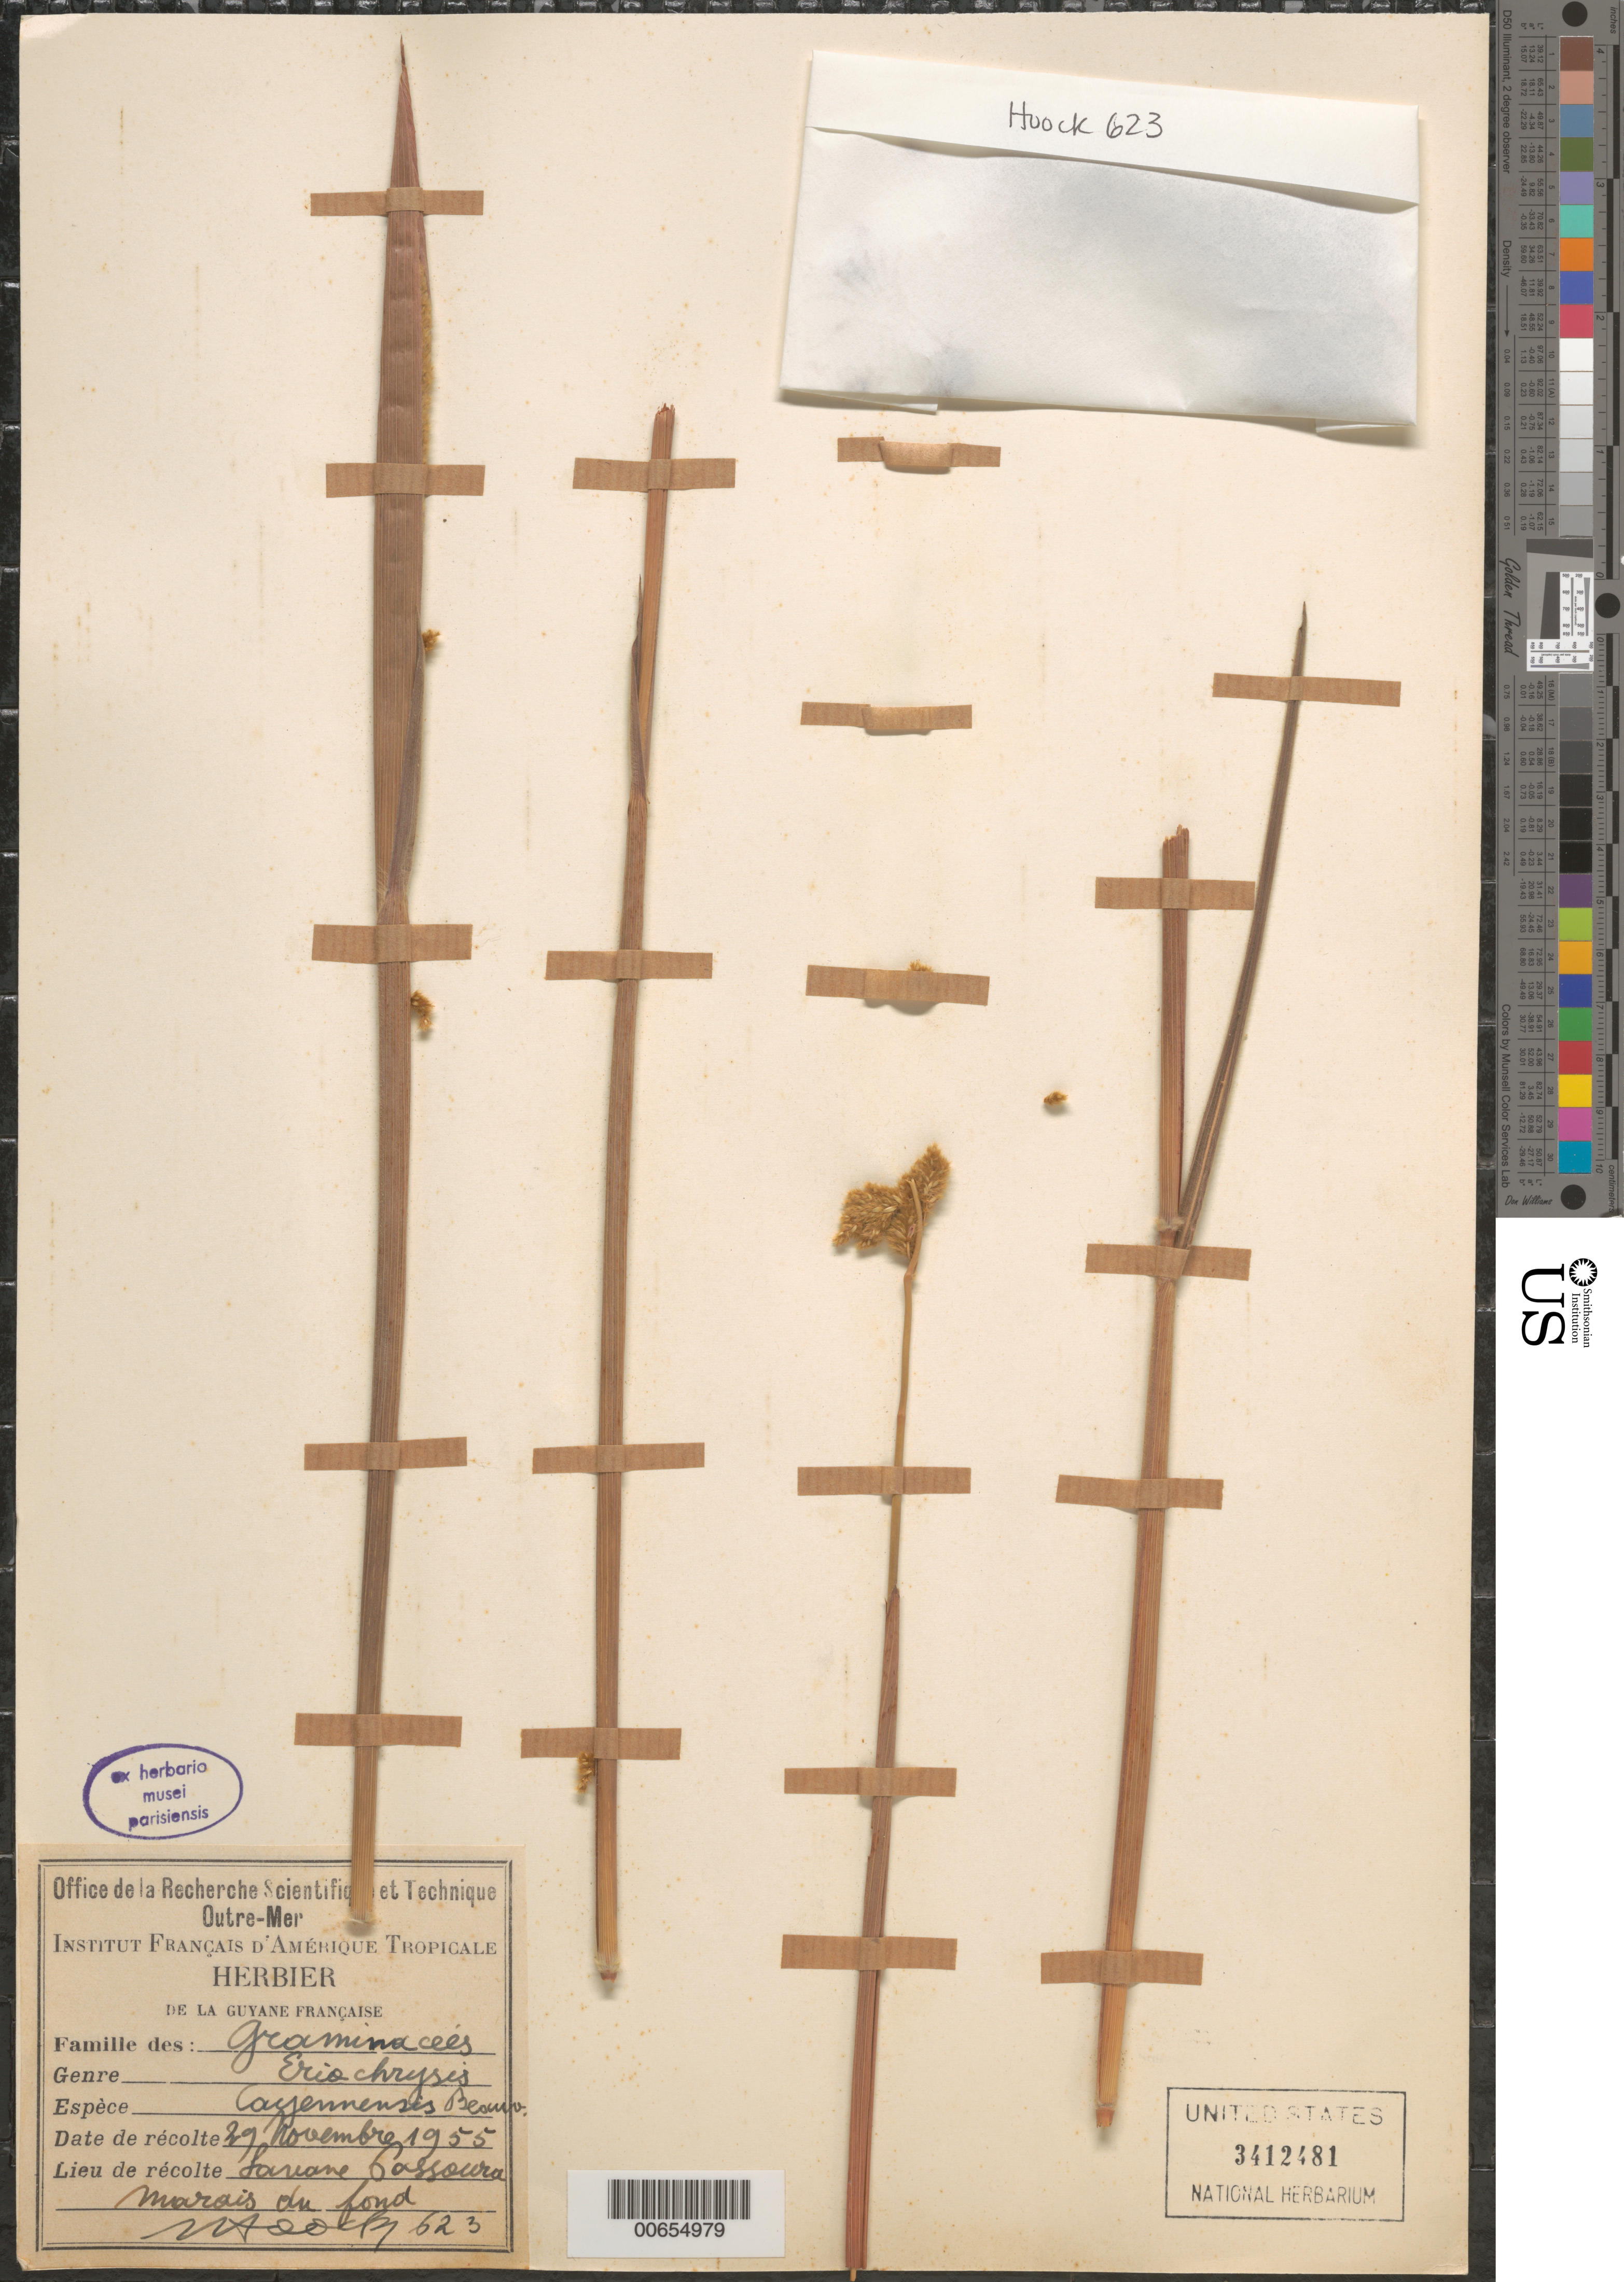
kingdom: Plantae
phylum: Tracheophyta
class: Liliopsida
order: Poales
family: Poaceae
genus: Eriochrysis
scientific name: Eriochrysis cayennensis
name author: P. Beauv.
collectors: J. Hoock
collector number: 623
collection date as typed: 29-Nov-55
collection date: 1955-11-29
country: French Guiana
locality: Savane Passoura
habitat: Marais du fond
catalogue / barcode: US 3412481